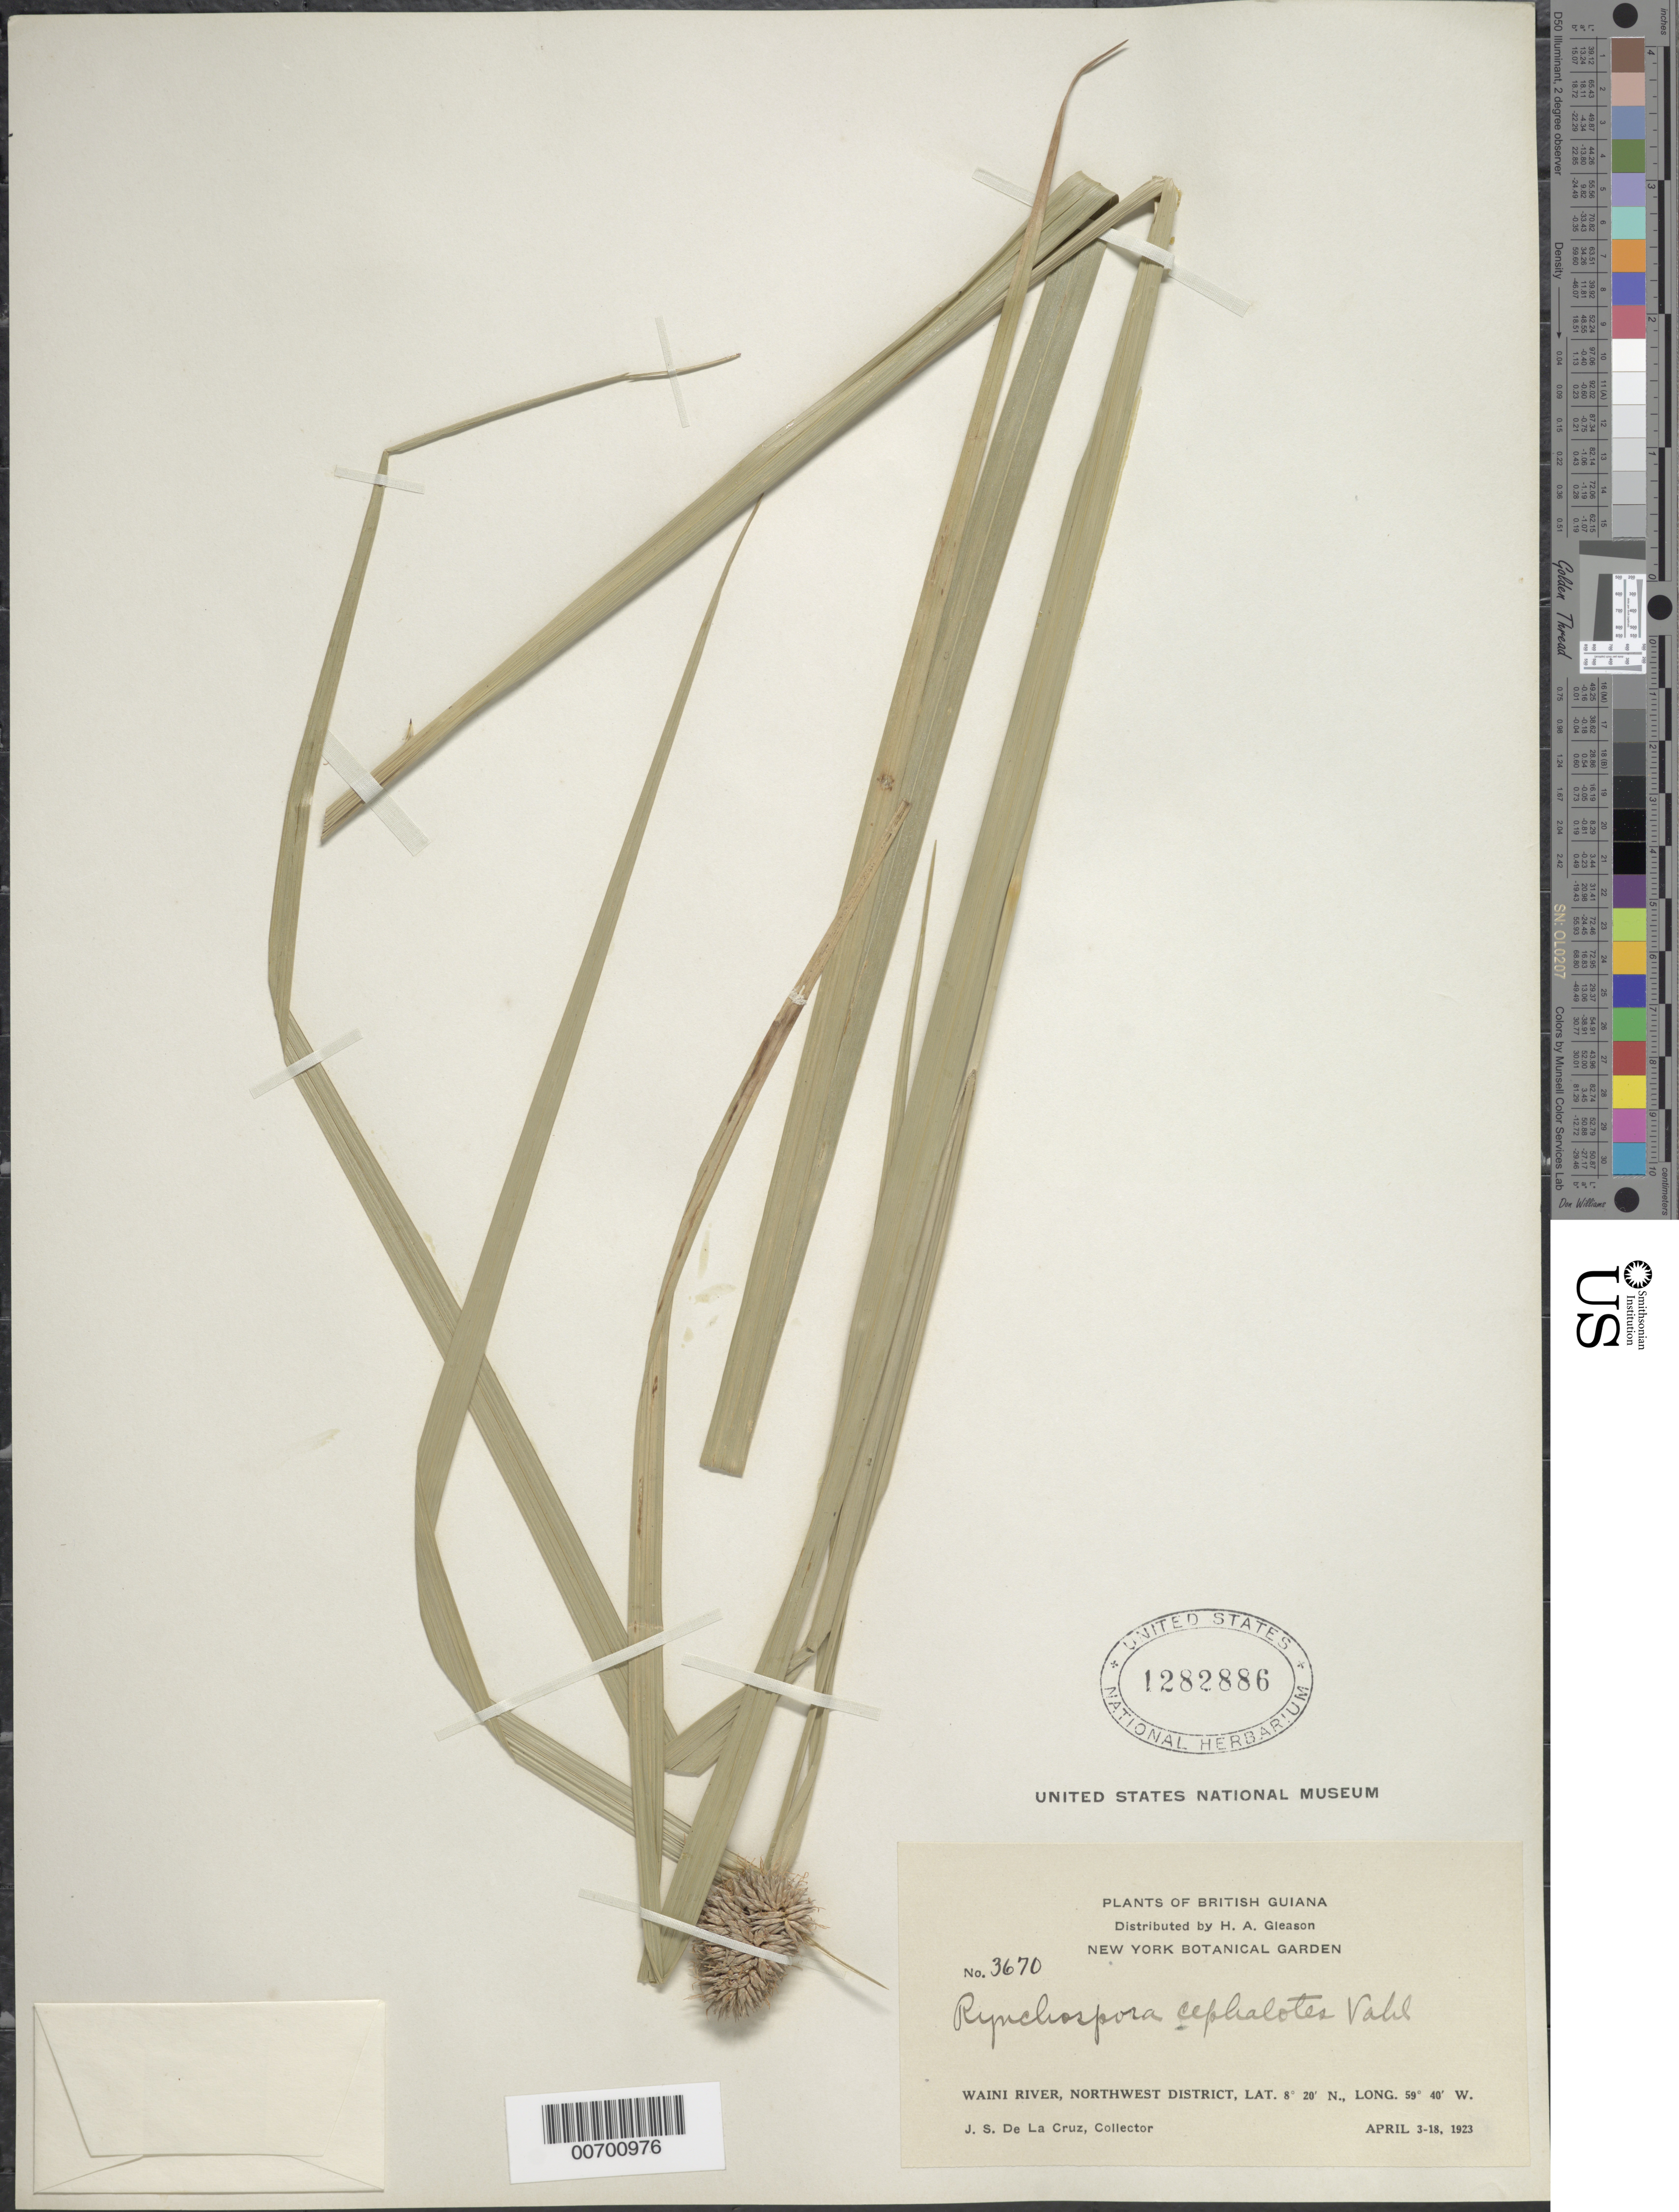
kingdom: Plantae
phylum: Tracheophyta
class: Liliopsida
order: Poales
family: Cyperaceae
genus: Rhynchospora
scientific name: Rhynchospora cephalotes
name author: (L.) Vahl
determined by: Judziewicz, E. J.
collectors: J. S. de la Cruz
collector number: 3670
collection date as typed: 3-Apr-23 to 18-Apr-23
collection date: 1923-04-03/1923-04-18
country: Guyana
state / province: Barima-Waini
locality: Waini R., NW District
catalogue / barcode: US 1282886